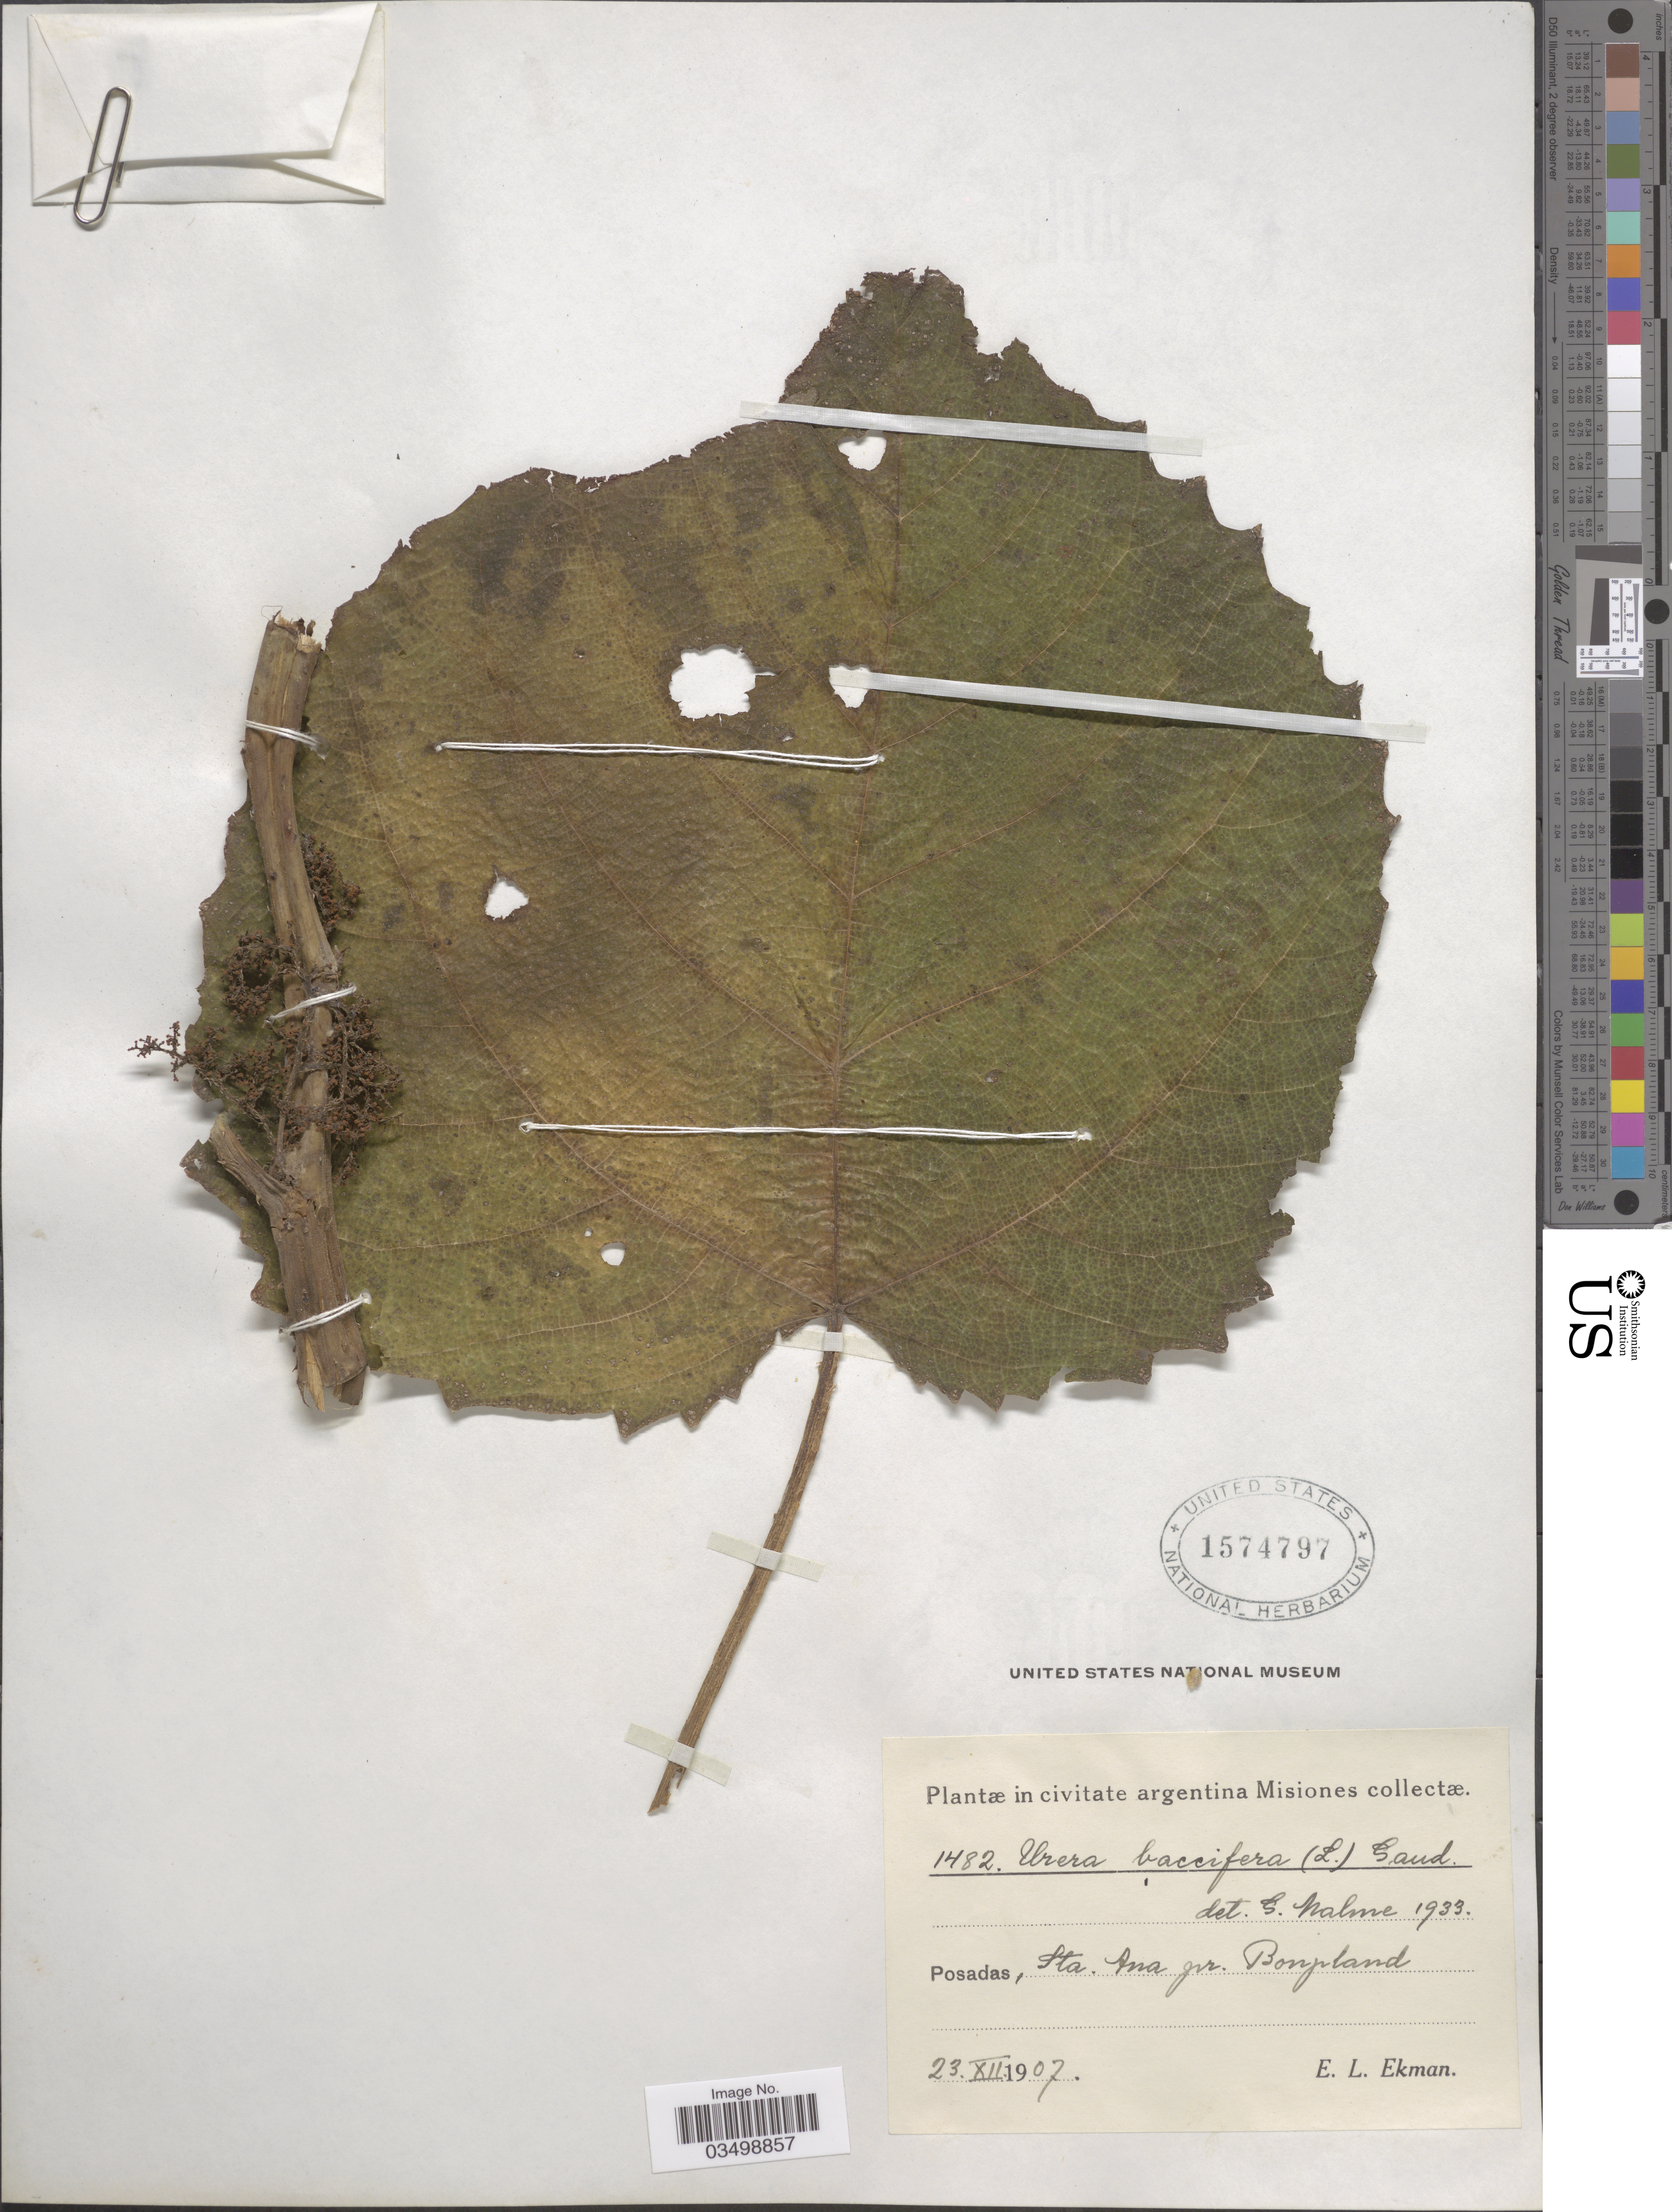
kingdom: Plantae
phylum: Tracheophyta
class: Magnoliopsida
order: Rosales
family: Urticaceae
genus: Urera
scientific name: Urera baccifera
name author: (L.) Gaudich. ex Wedd.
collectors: E. L. Ekman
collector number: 1482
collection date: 1907-12-23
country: Argentina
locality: Posadas, Sta. Ana gir*. Bonpland.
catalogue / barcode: US 1574797